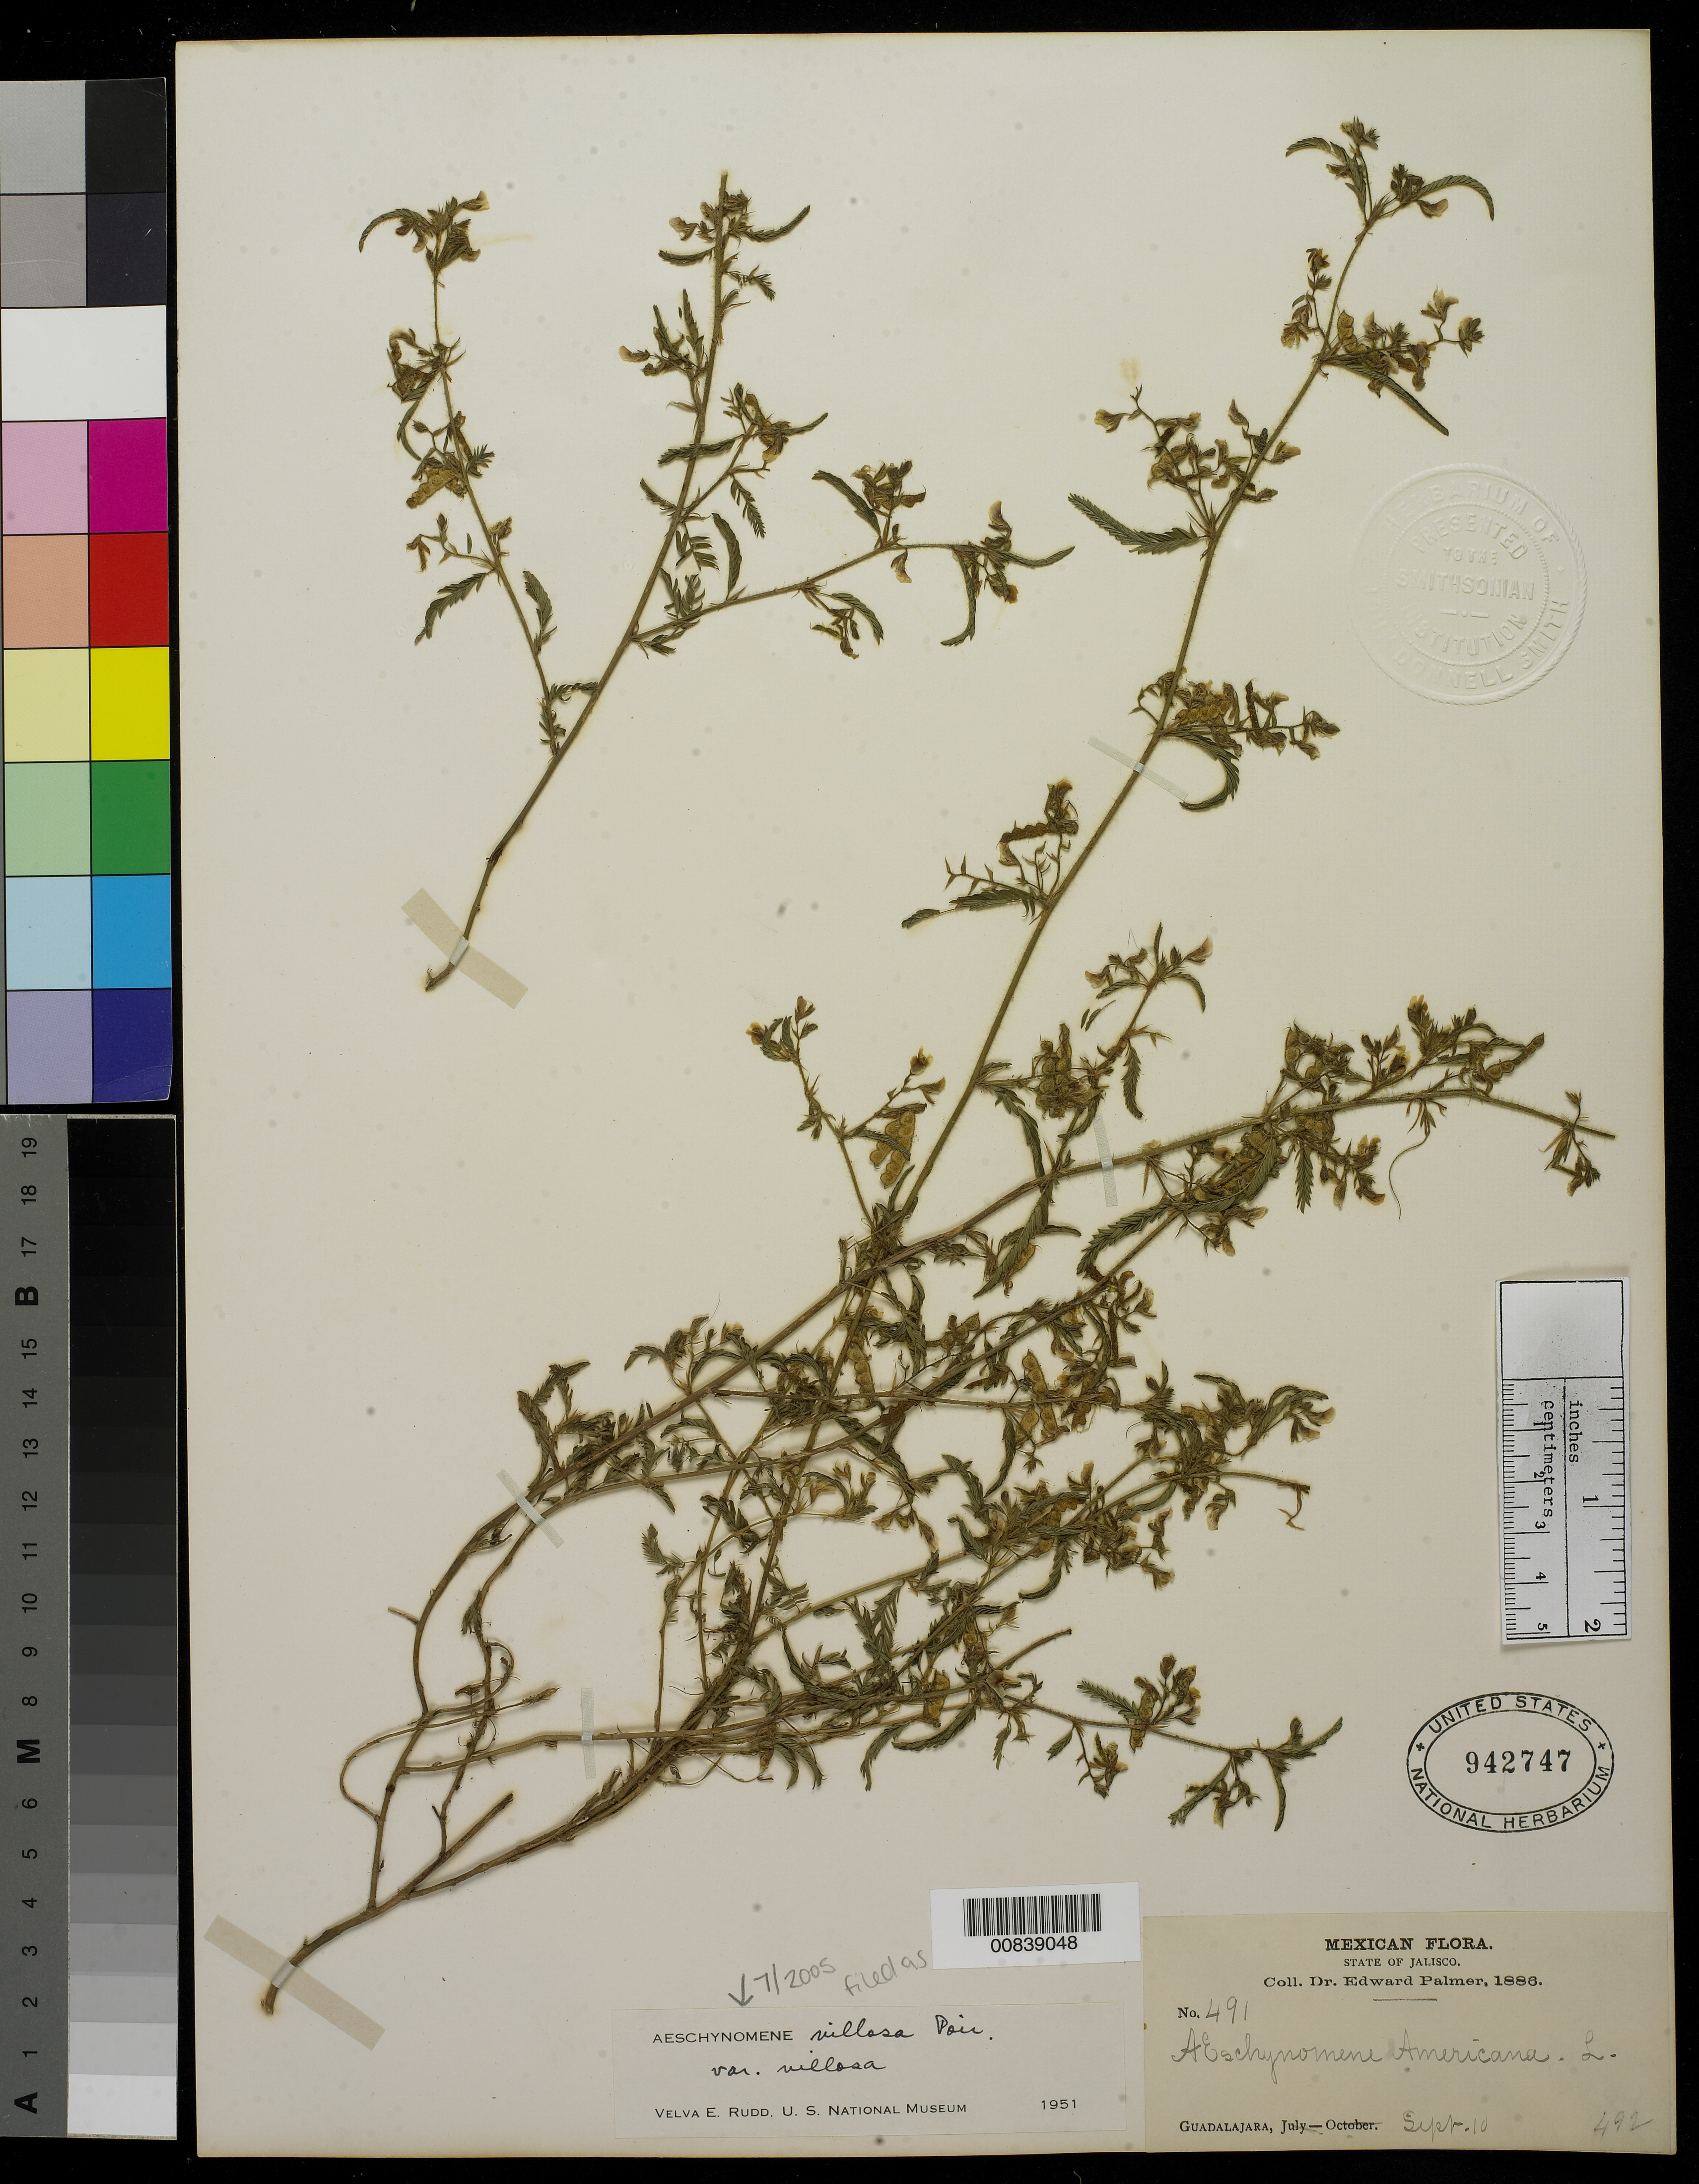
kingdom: Plantae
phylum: Tracheophyta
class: Magnoliopsida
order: Fabales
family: Fabaceae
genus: Aeschynomene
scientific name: Aeschynomene villosa var. villosa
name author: Poir.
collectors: E. Palmer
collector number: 491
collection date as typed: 10 Sep 1886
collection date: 1886-09-10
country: Mexico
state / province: Jalisco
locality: Guadalajara, Jalisco.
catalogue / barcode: US 942747